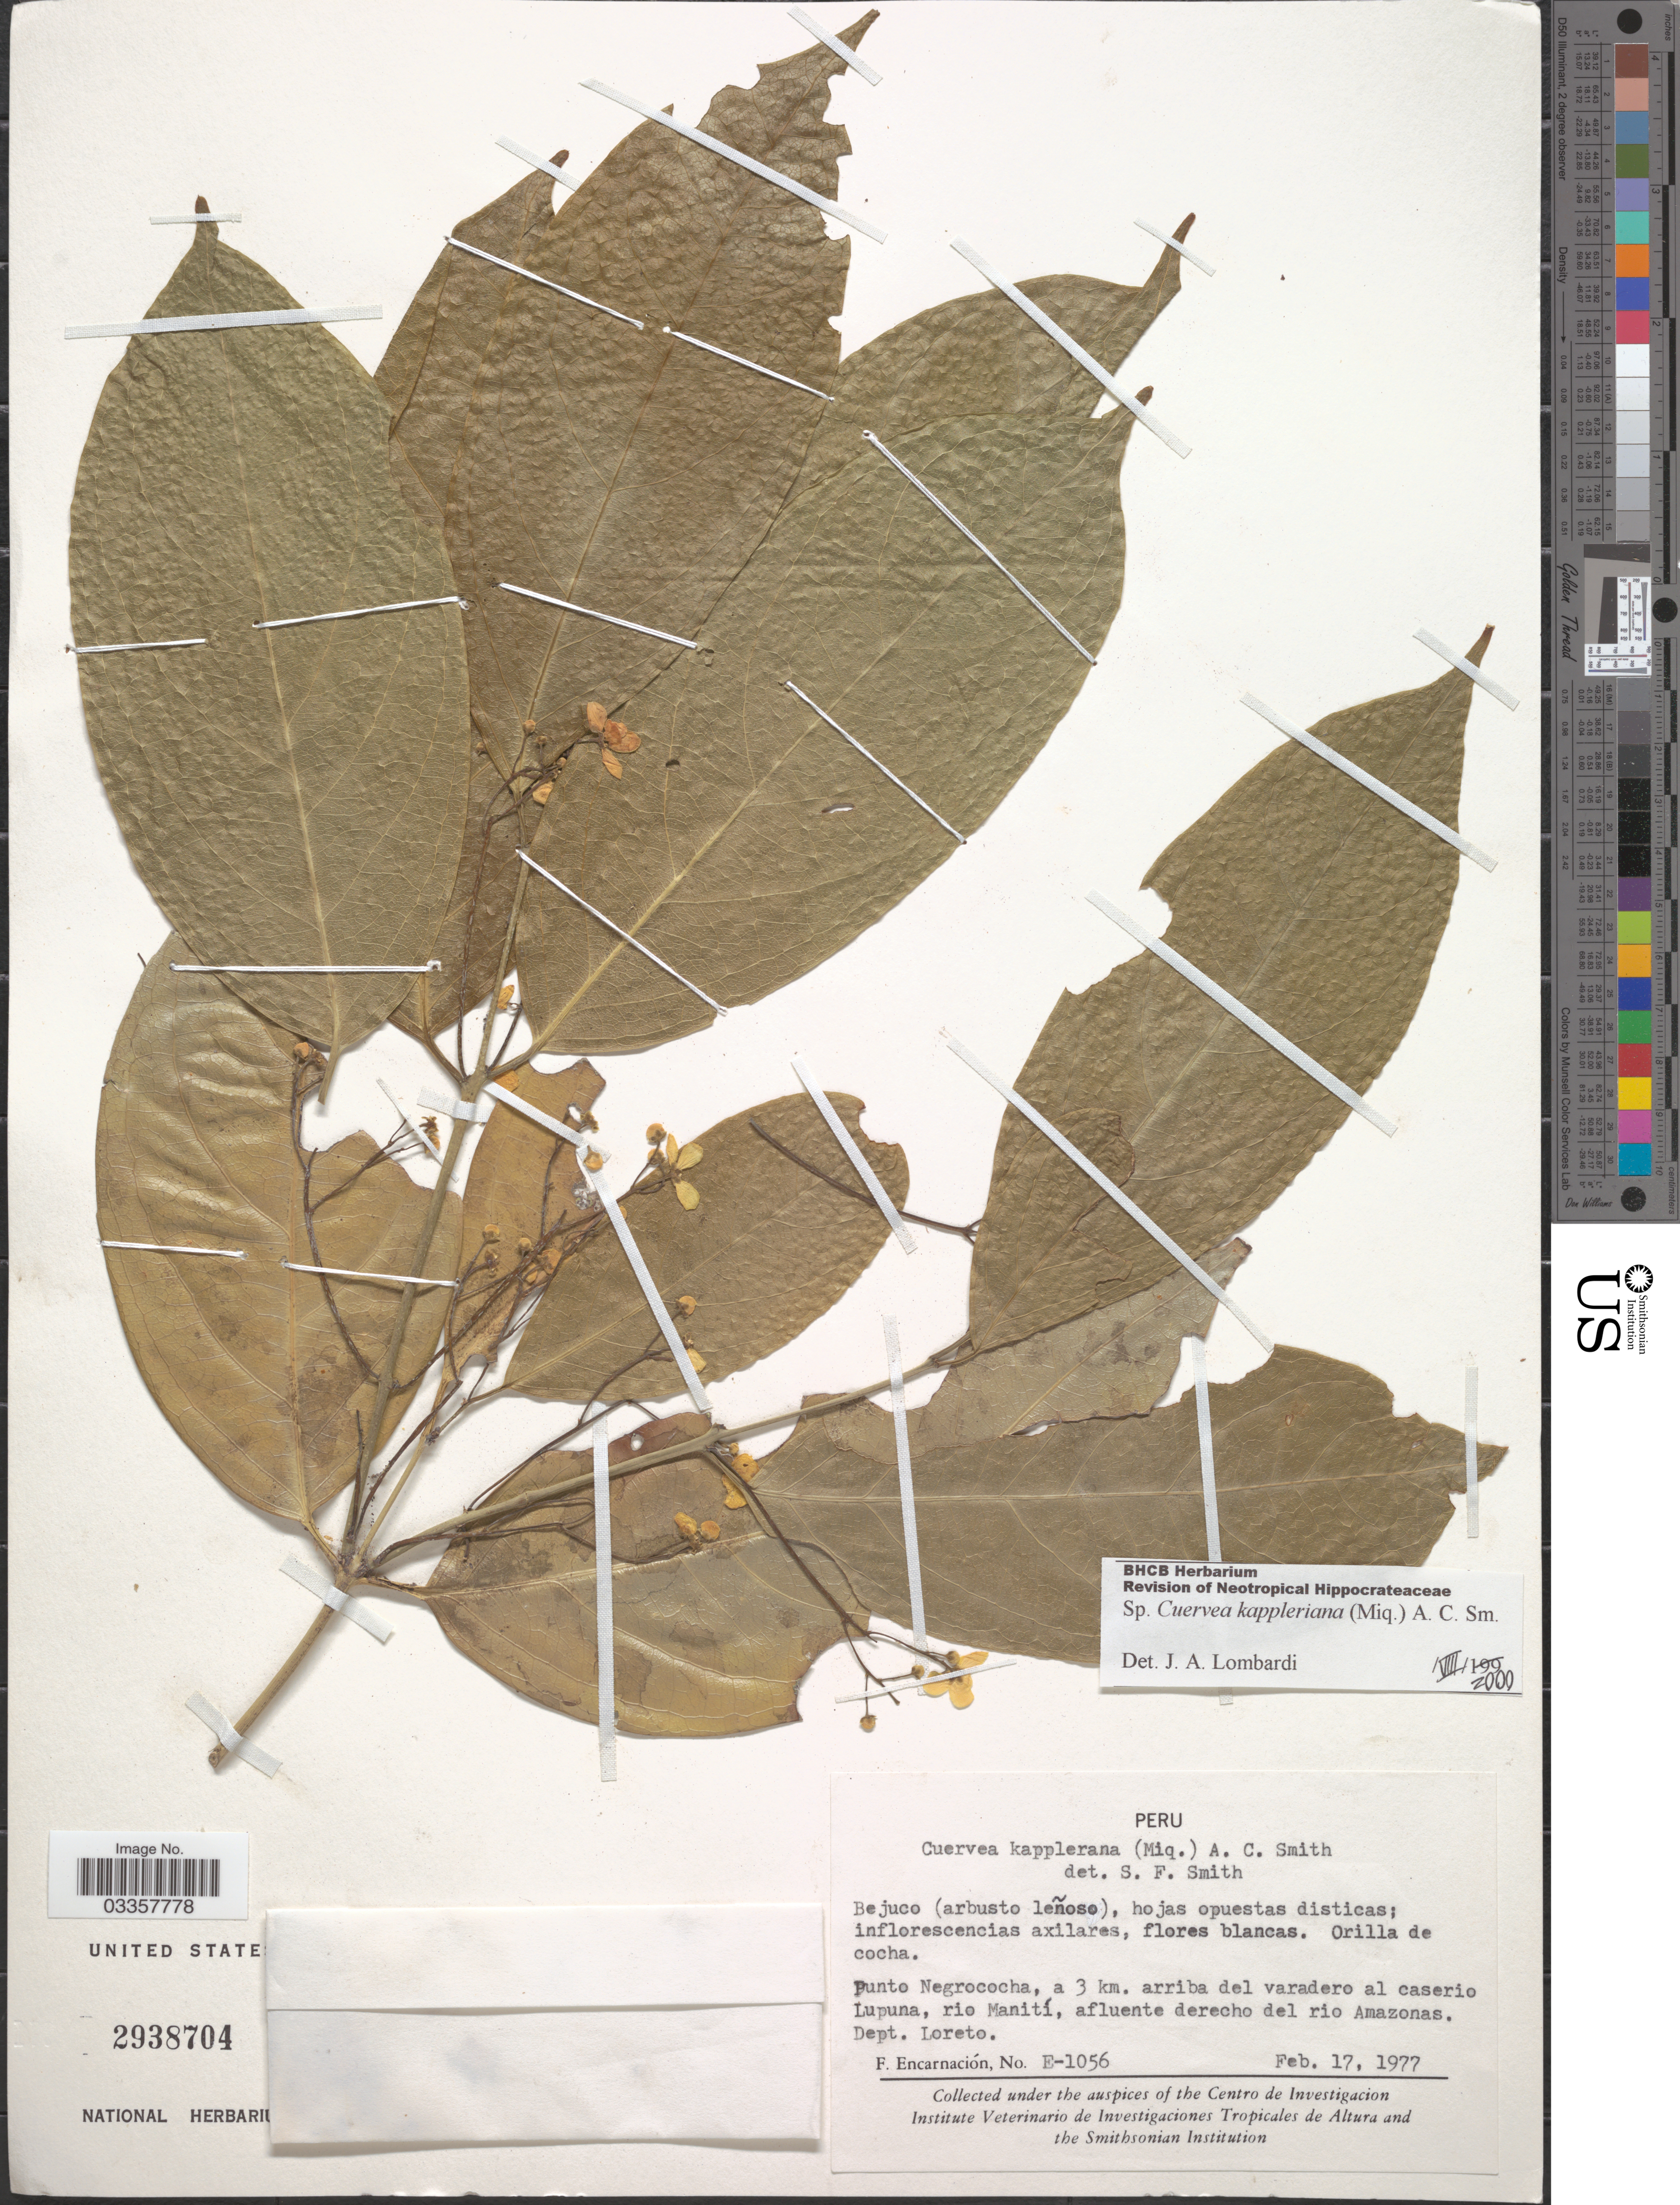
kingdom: Plantae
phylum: Tracheophyta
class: Magnoliopsida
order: Celastrales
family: Celastraceae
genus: Cuervea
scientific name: Cuervea kappleriana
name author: (Miq.) A.C. Sm.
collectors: F. Encarnación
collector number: E-1056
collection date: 1977-02-17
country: Peru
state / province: Loreto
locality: Punto Negrococha, a 3 km. arriba del varadero al caserio Lupuna, rio Manití, afluente derecho del rio Amazonas. Dept. Loreto.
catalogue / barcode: US 2938704